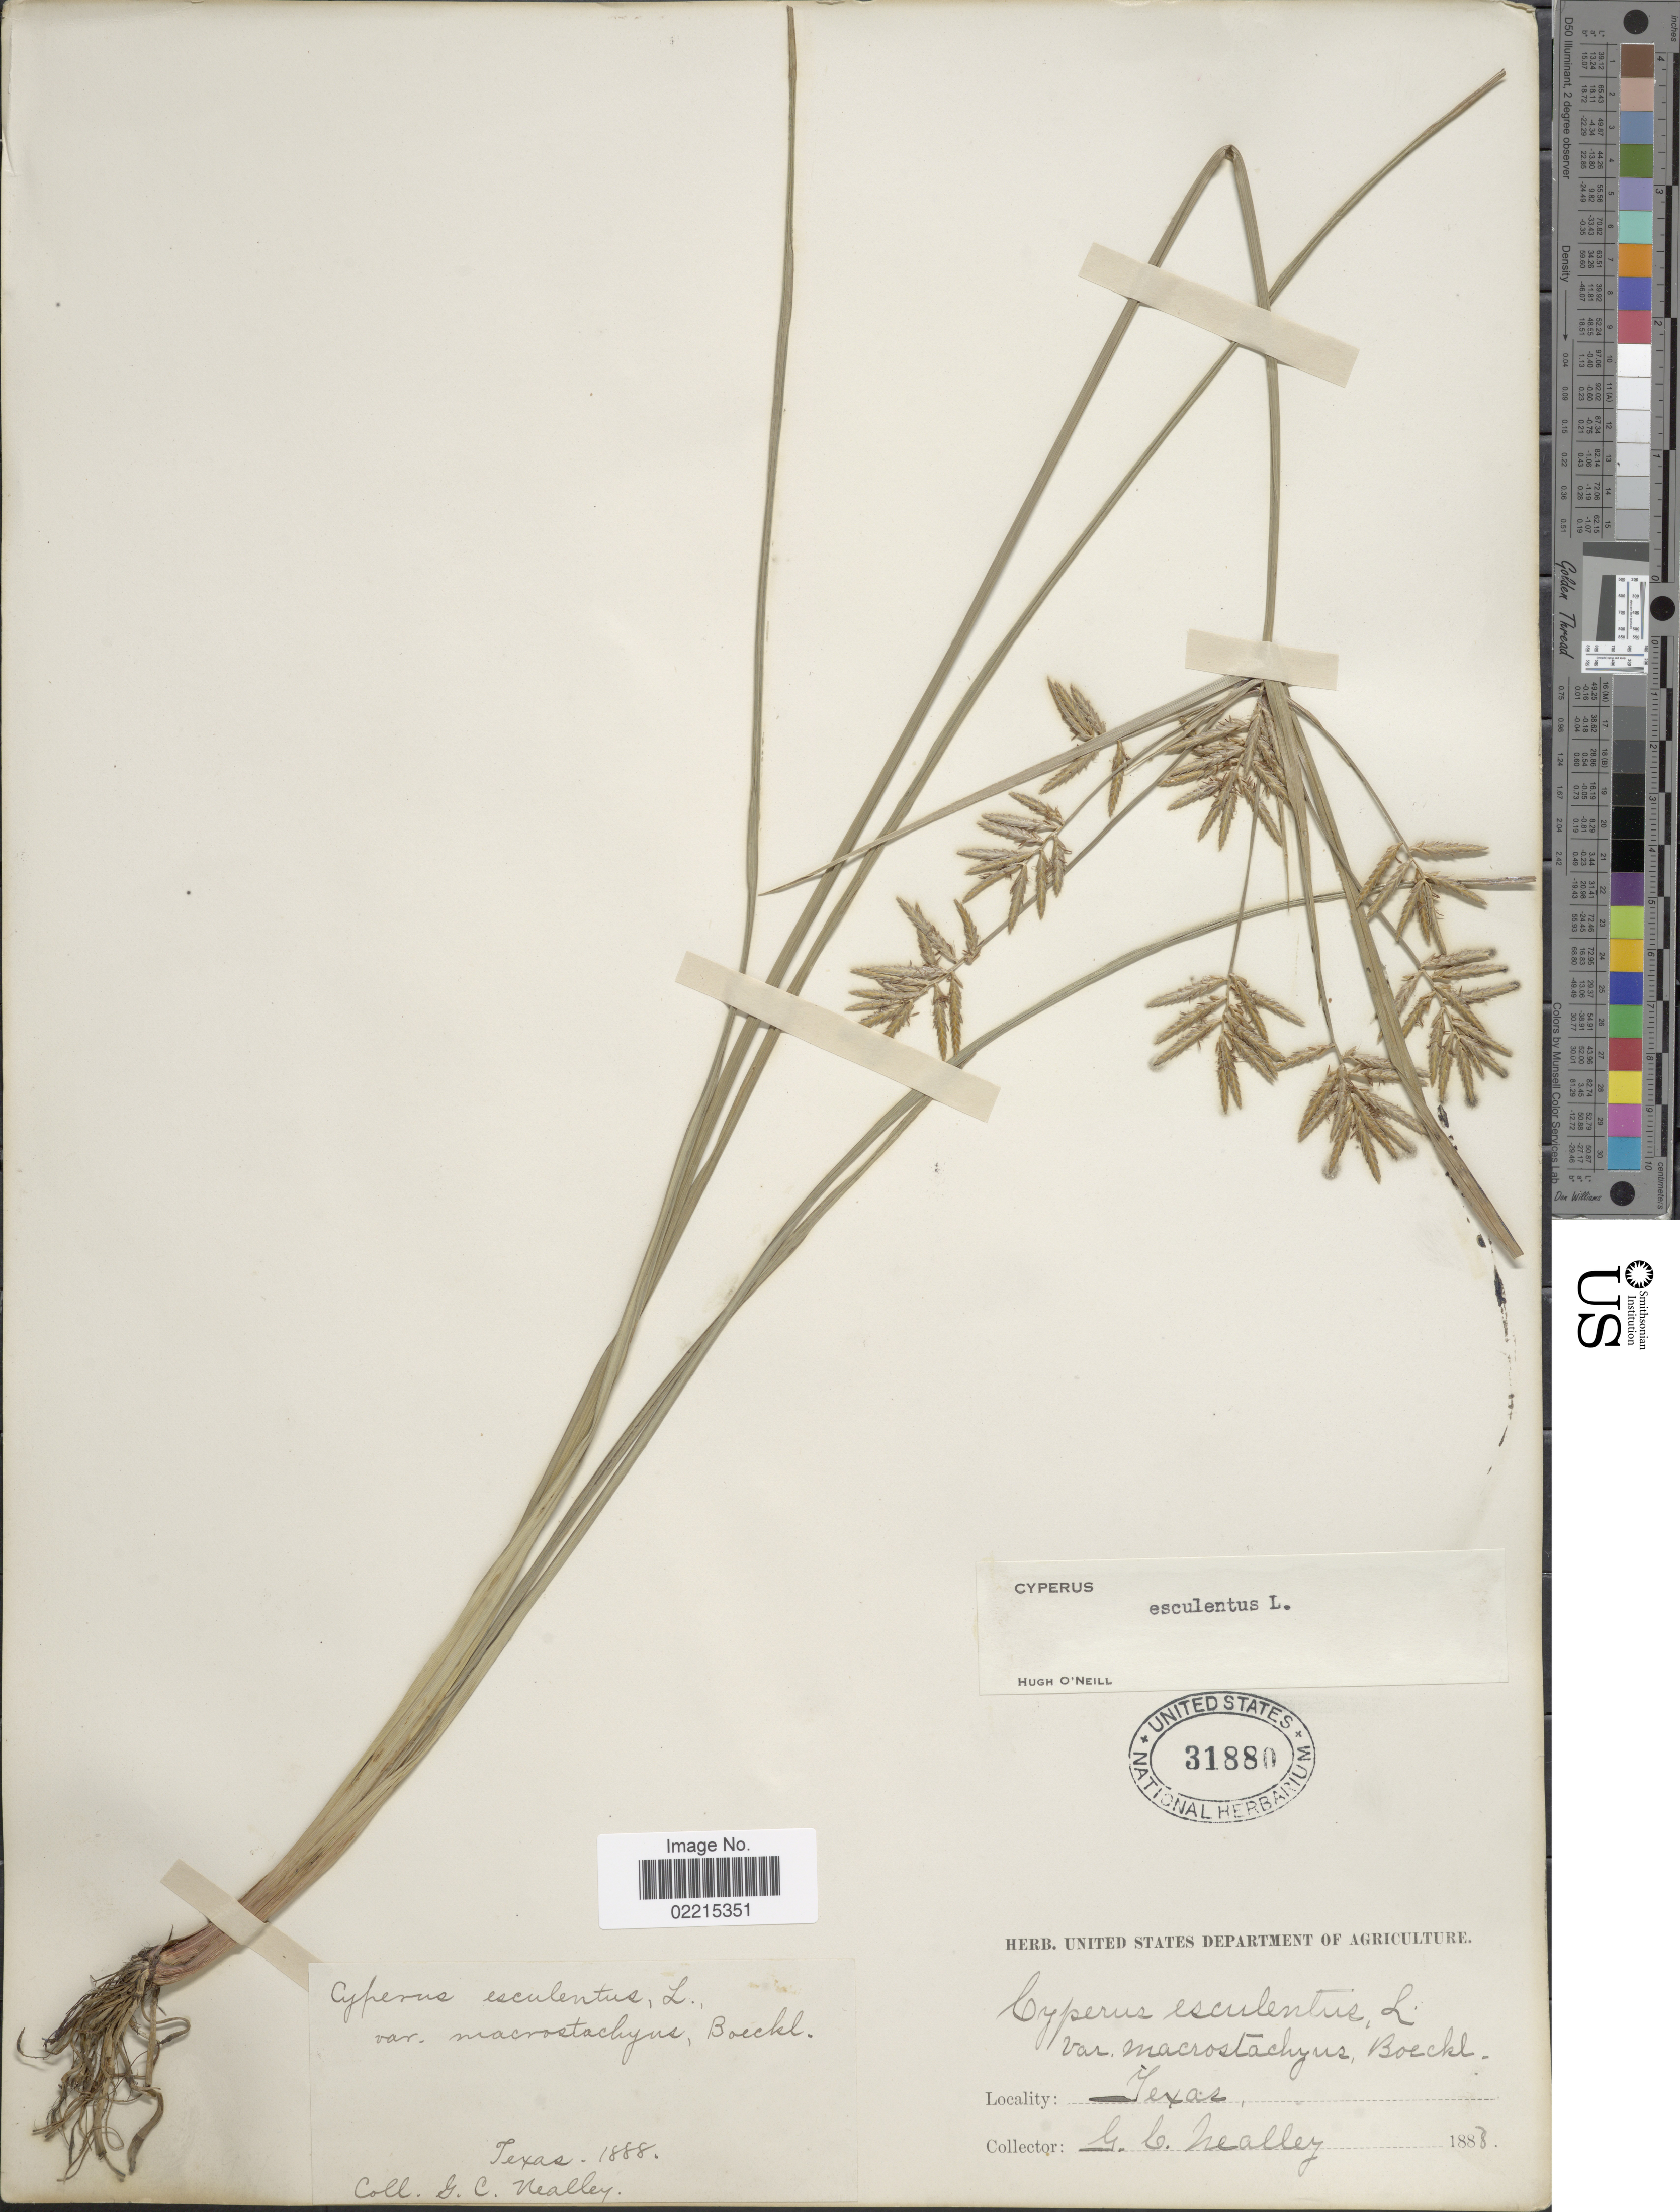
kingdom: Plantae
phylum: Tracheophyta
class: Liliopsida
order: Poales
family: Cyperaceae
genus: Cyperus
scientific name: Cyperus esculentus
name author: L.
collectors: G. C. Nealley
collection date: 1888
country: United States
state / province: Texas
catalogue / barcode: US 31880